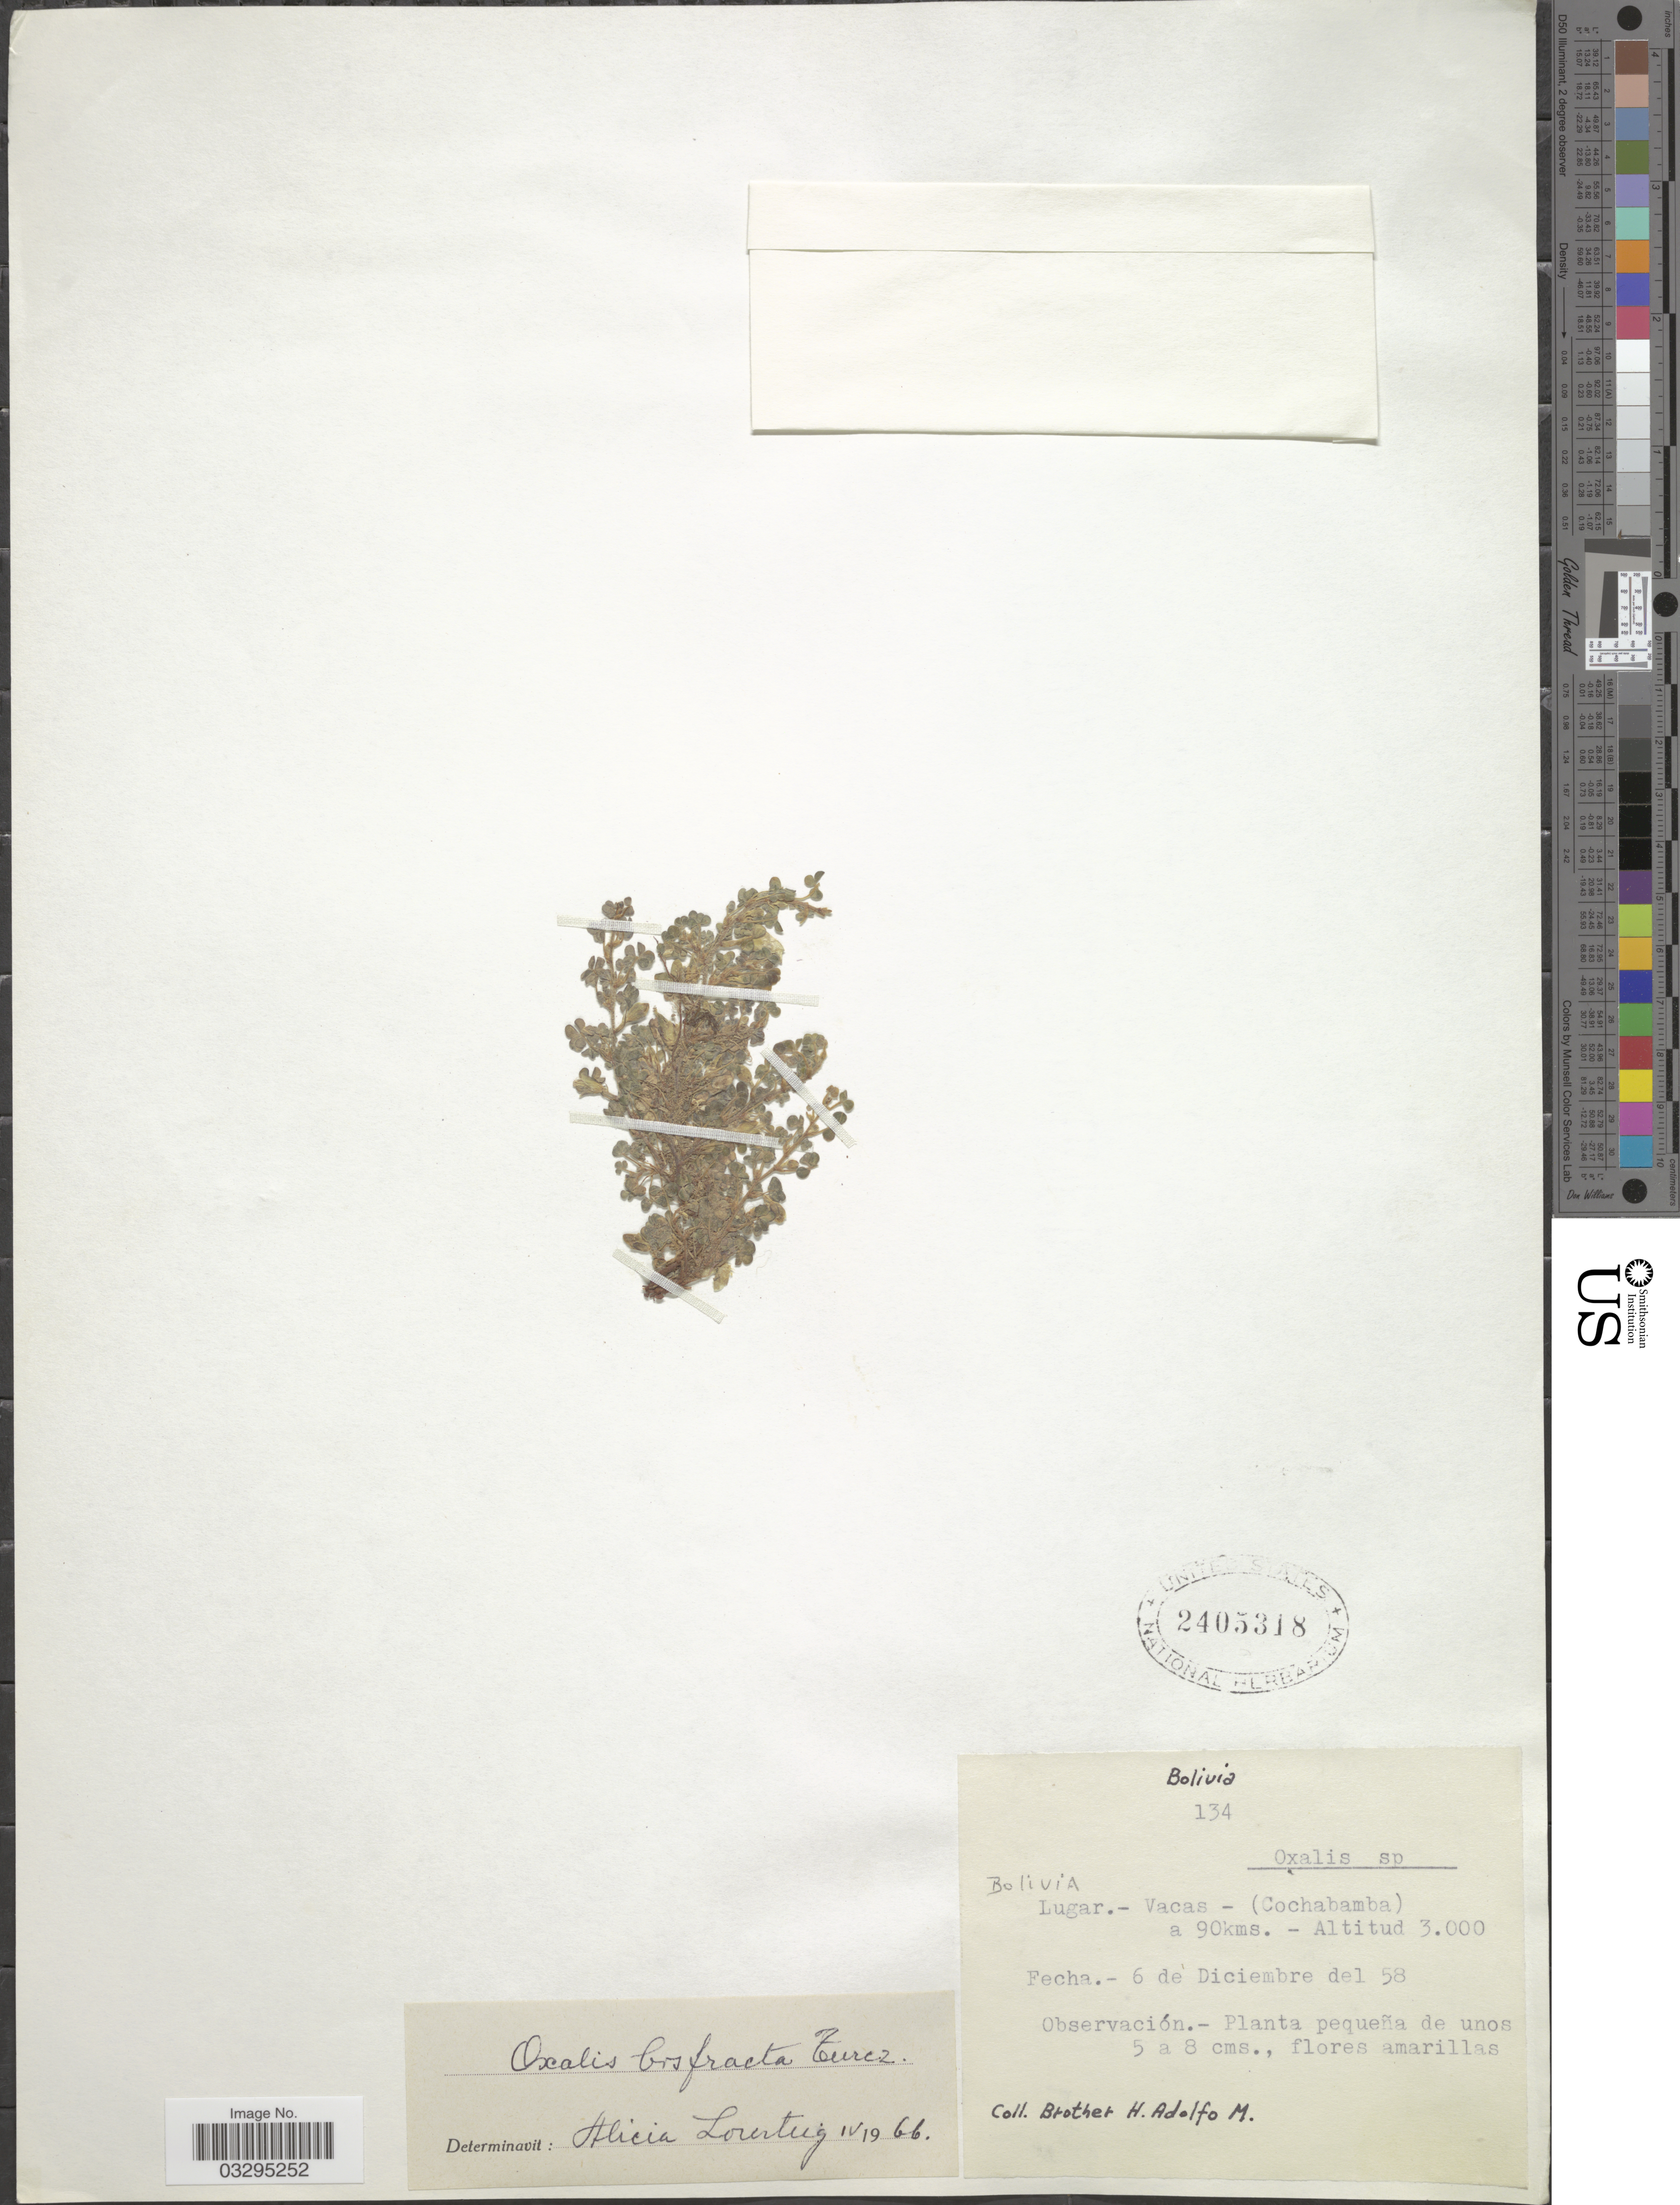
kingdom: Plantae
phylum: Tracheophyta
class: Magnoliopsida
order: Oxalidales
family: Oxalidaceae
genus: Oxalis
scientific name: Oxalis bisfracta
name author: Turcz.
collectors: Bro. Adolfo M.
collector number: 134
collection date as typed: Transcribed d/m/y: 6/12/58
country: Bolivia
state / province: Cochabamba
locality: Vacas - a 90kms.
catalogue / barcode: US 2405318